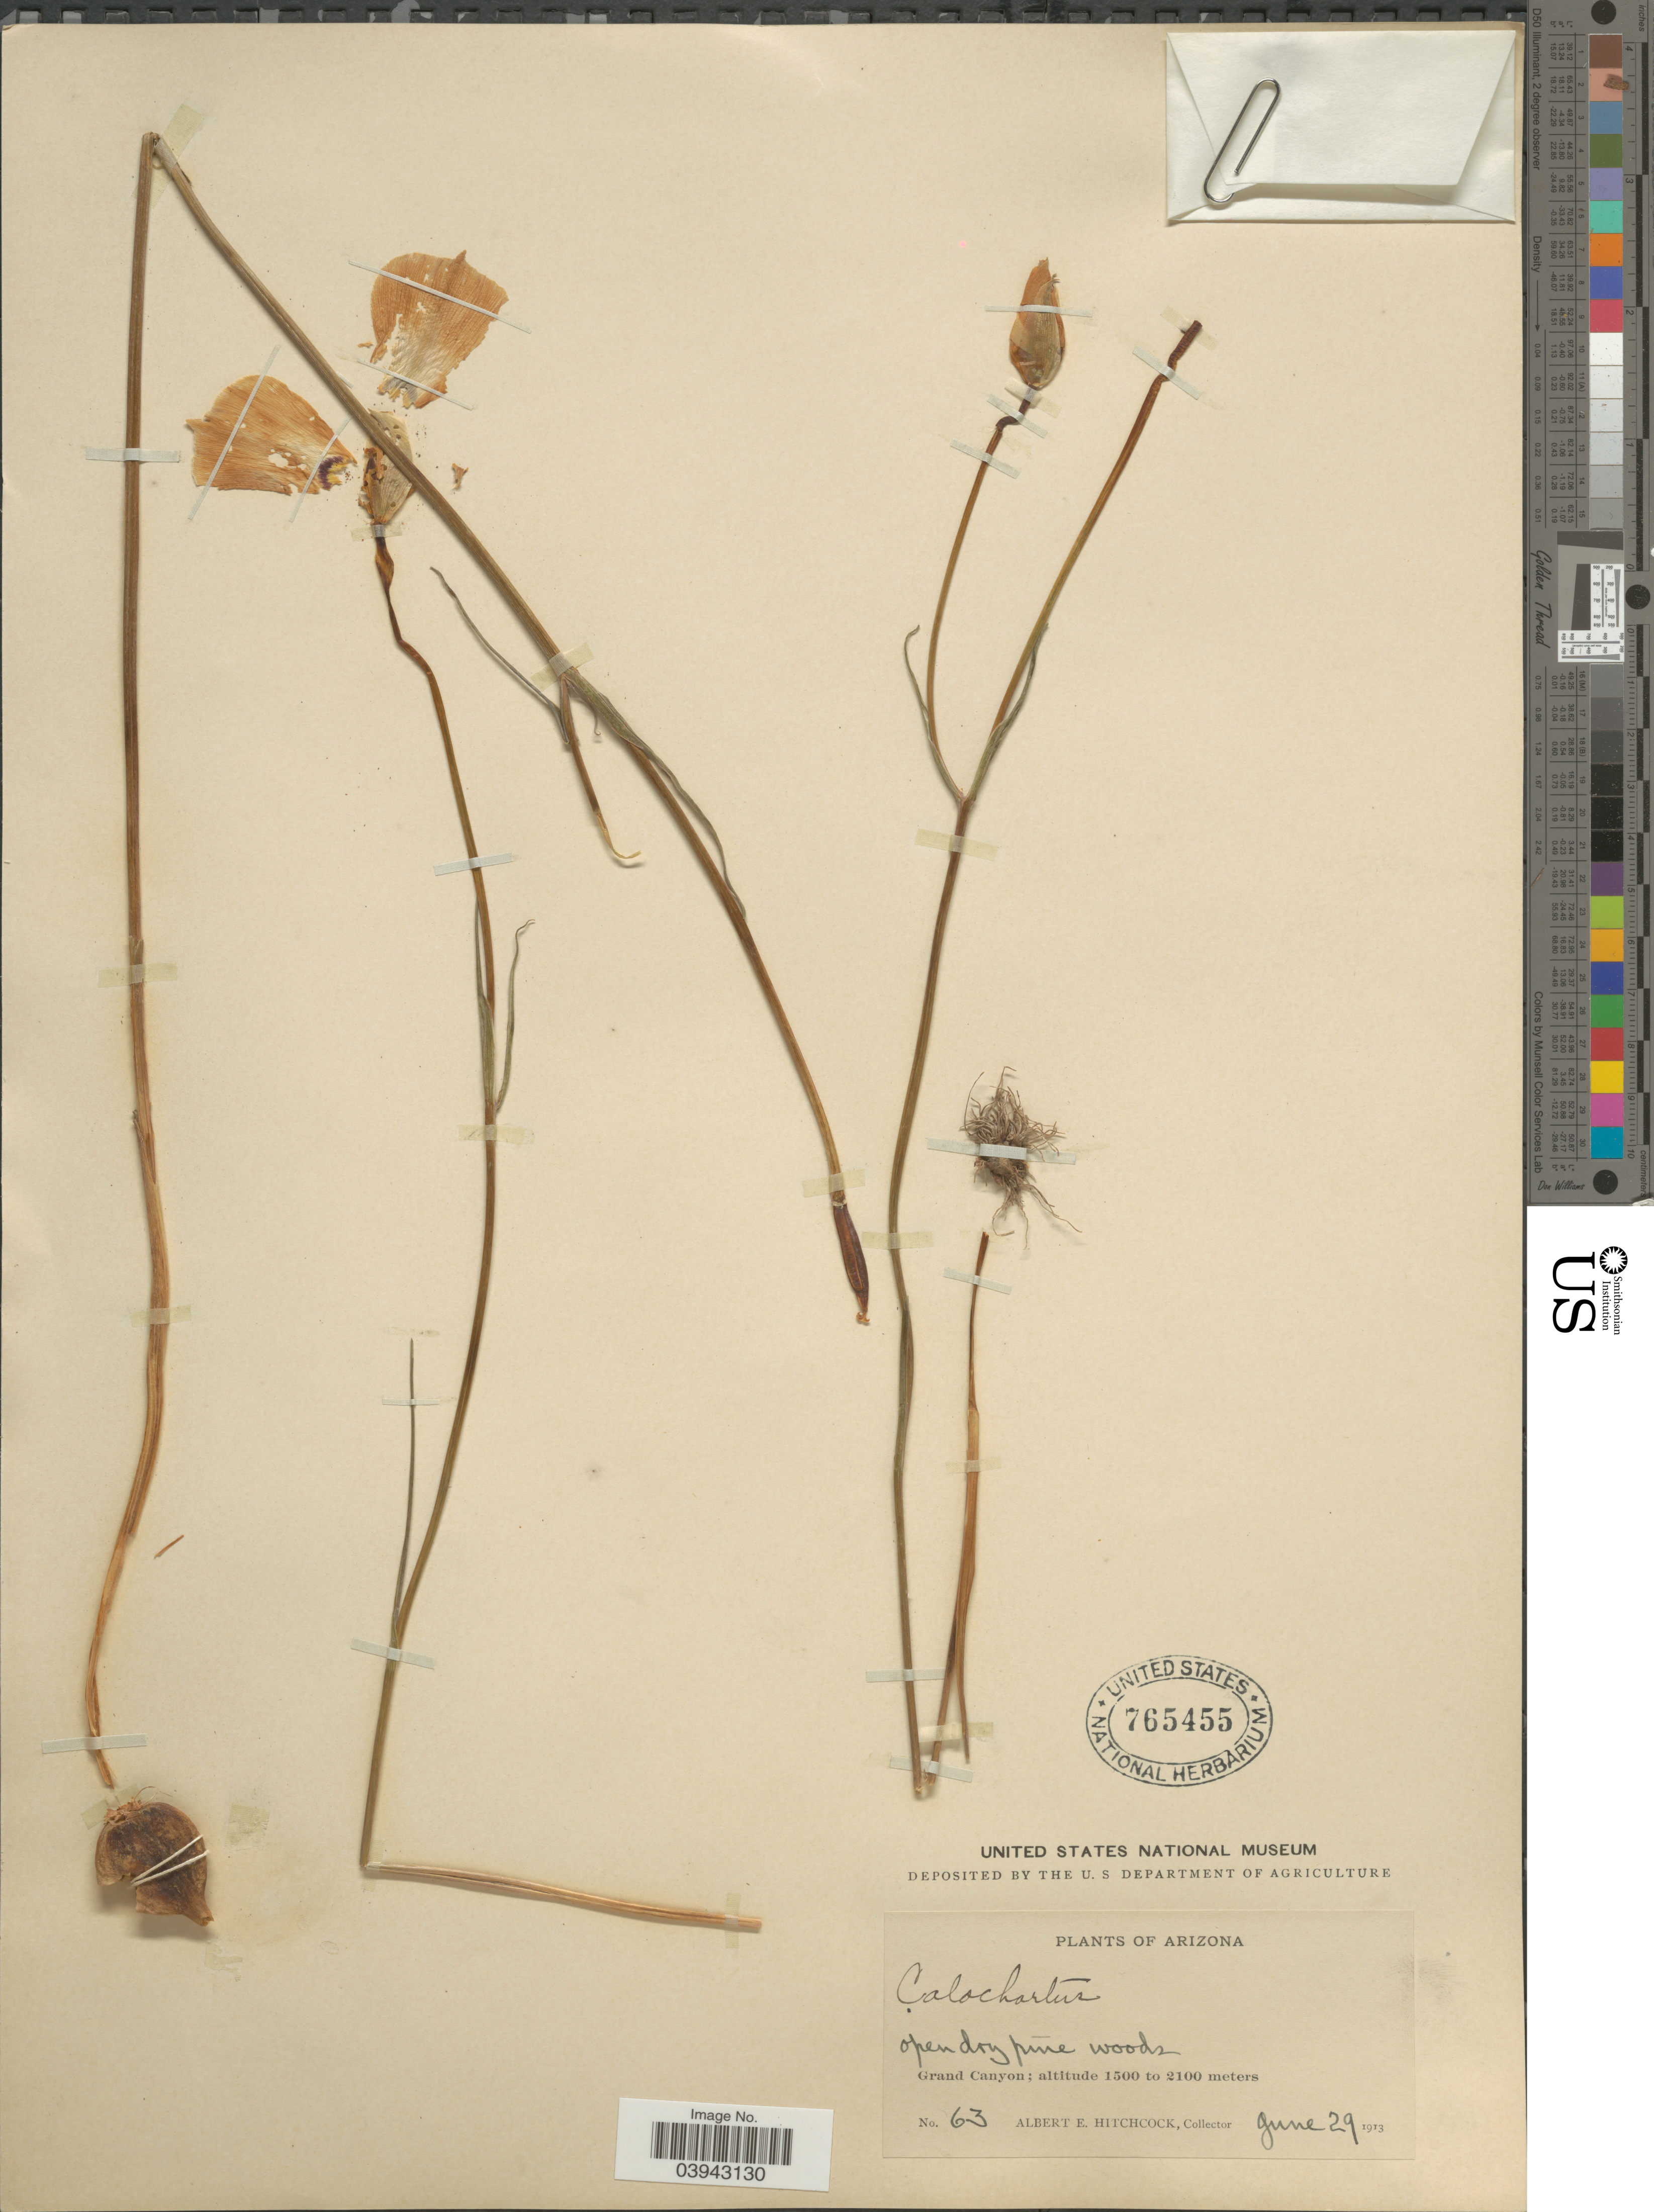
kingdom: Plantae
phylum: Tracheophyta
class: Liliopsida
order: Liliales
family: Liliaceae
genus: Calochortus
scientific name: Calochortus sp.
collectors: A. Hitchcock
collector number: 63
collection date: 1913-06-29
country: United States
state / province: Arizona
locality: Grand Canyon.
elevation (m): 1500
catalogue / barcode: US 765455